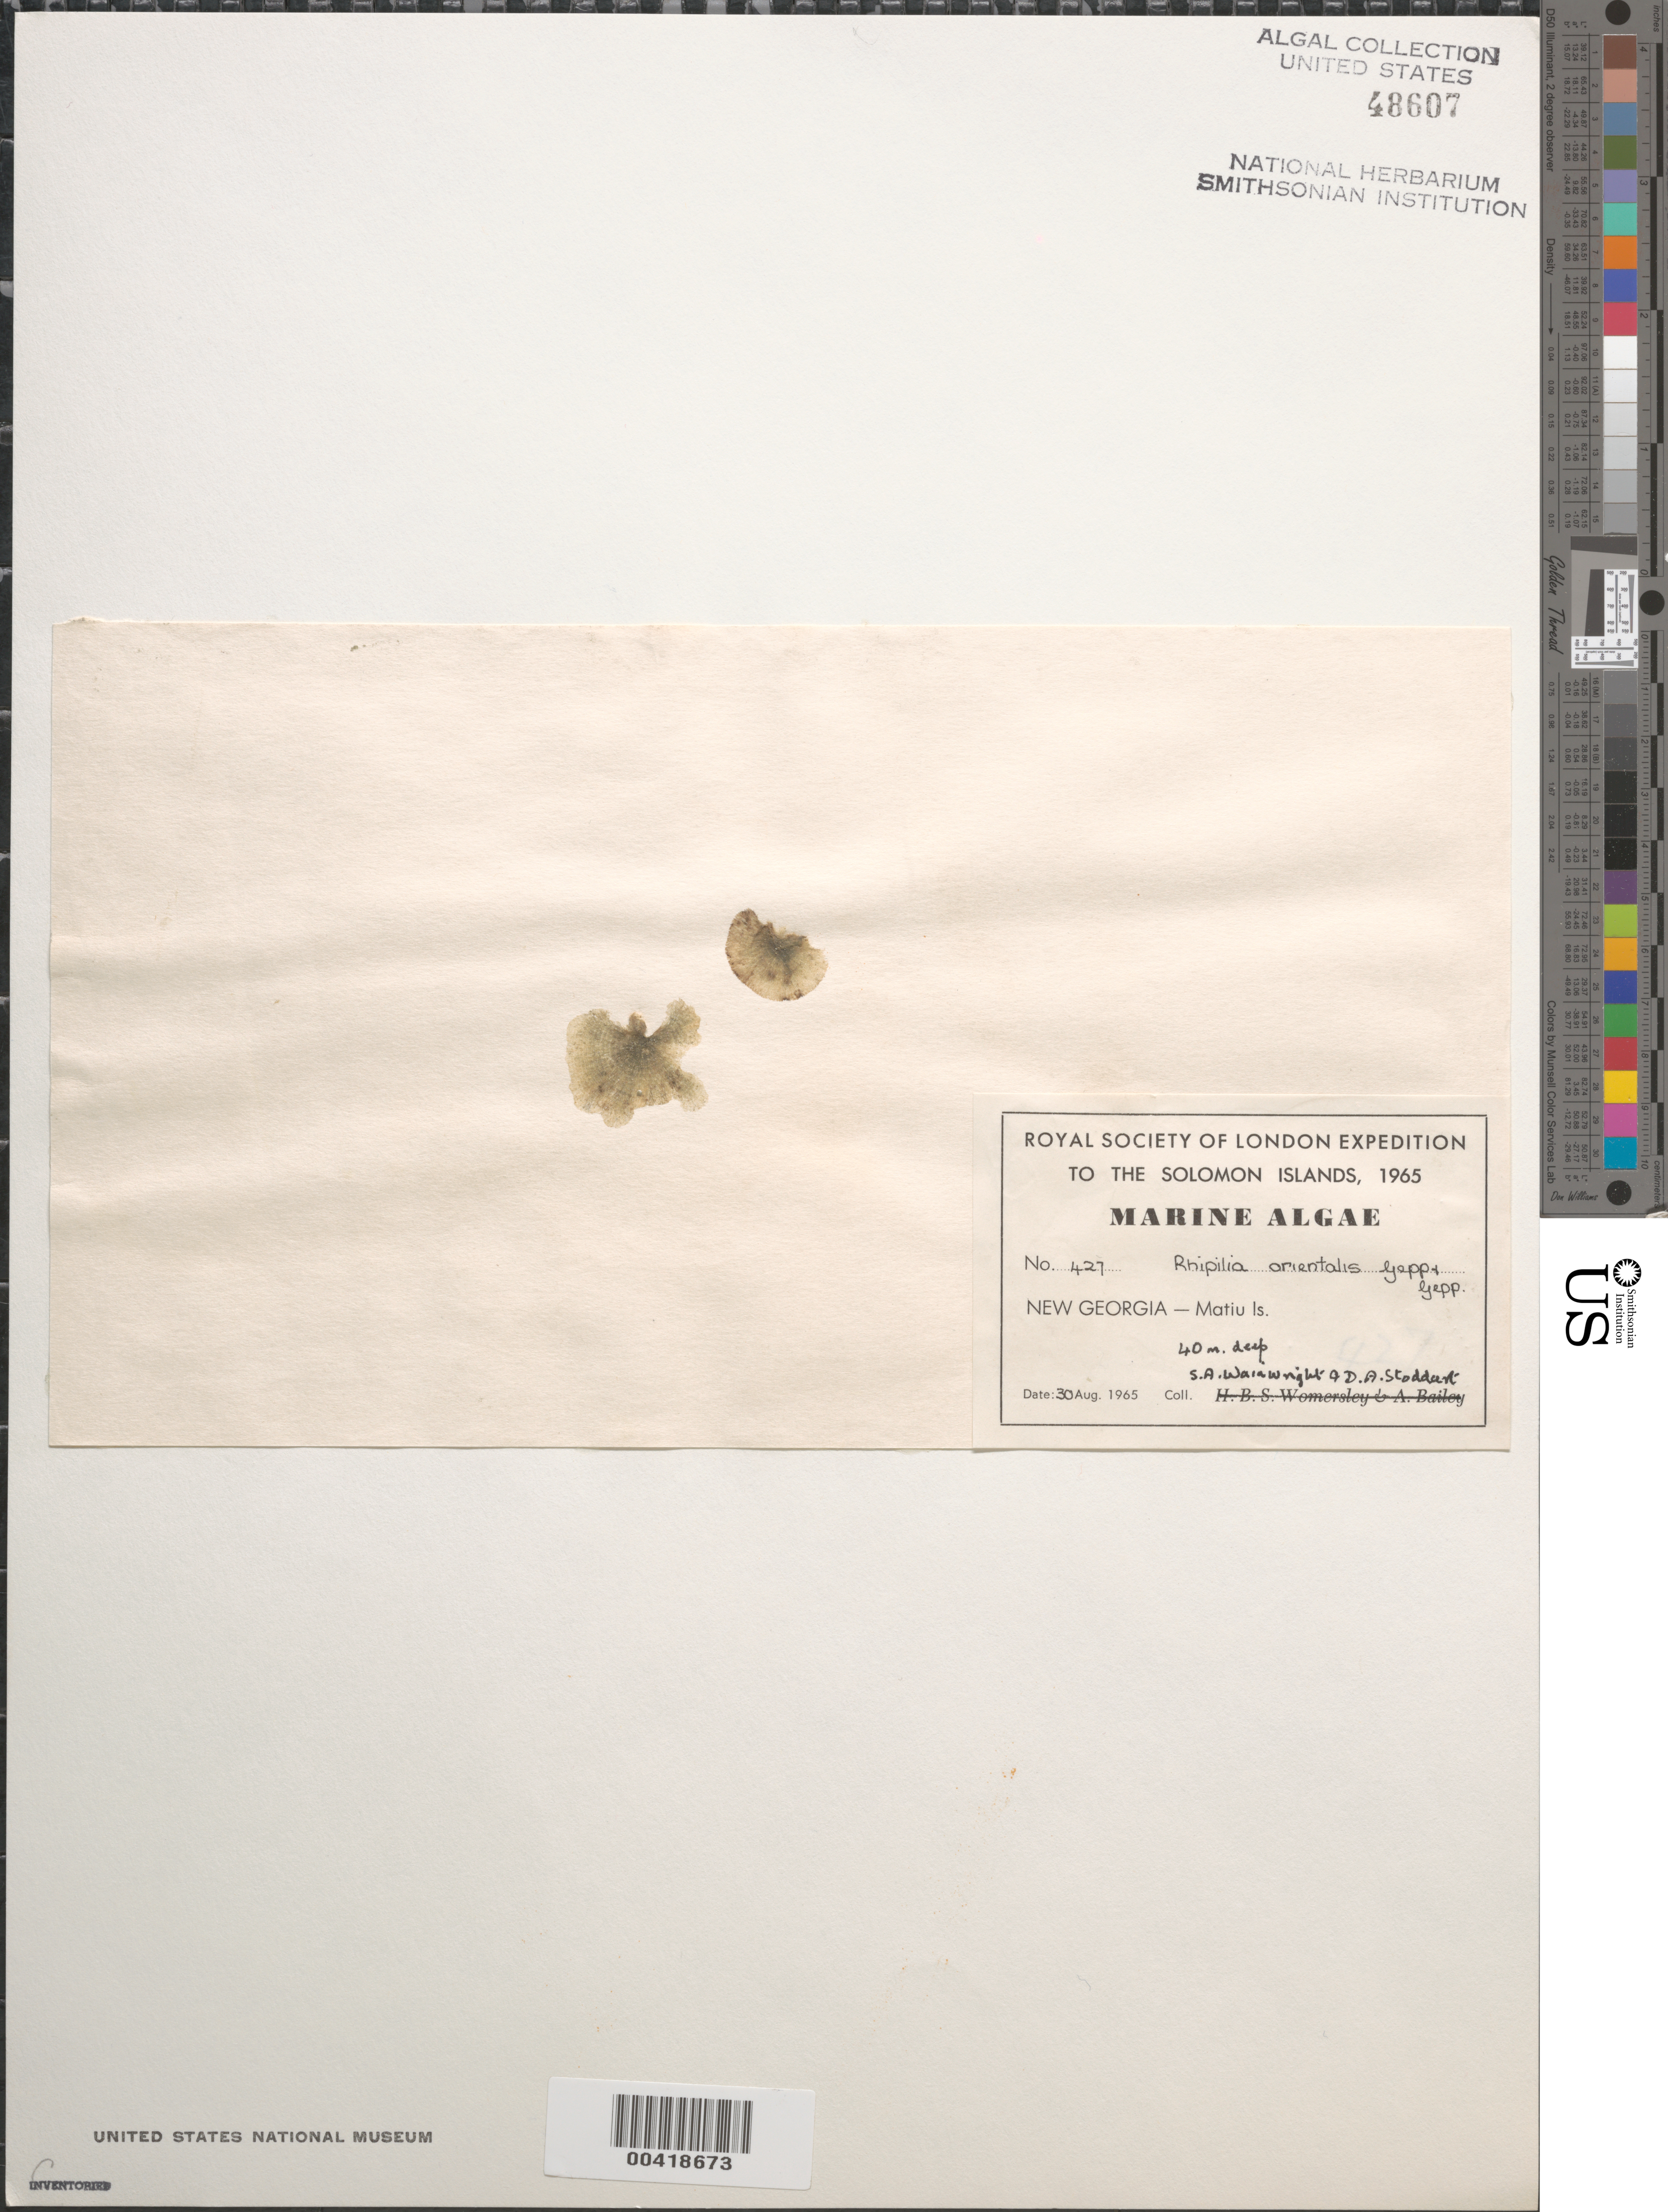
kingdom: Plantae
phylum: Chlorophyta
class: Ulvophyceae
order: Bryopsidales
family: Halimedaceae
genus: Kraftalia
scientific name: Kraftalia orientalis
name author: (A. Gepp & E. Gepp) Lagourgue & Payri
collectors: S. Wainwright & D. Stoddart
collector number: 427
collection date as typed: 30 Aug 1965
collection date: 1965-08-30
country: Solomon Islands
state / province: Western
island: Matiu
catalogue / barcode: US 48607